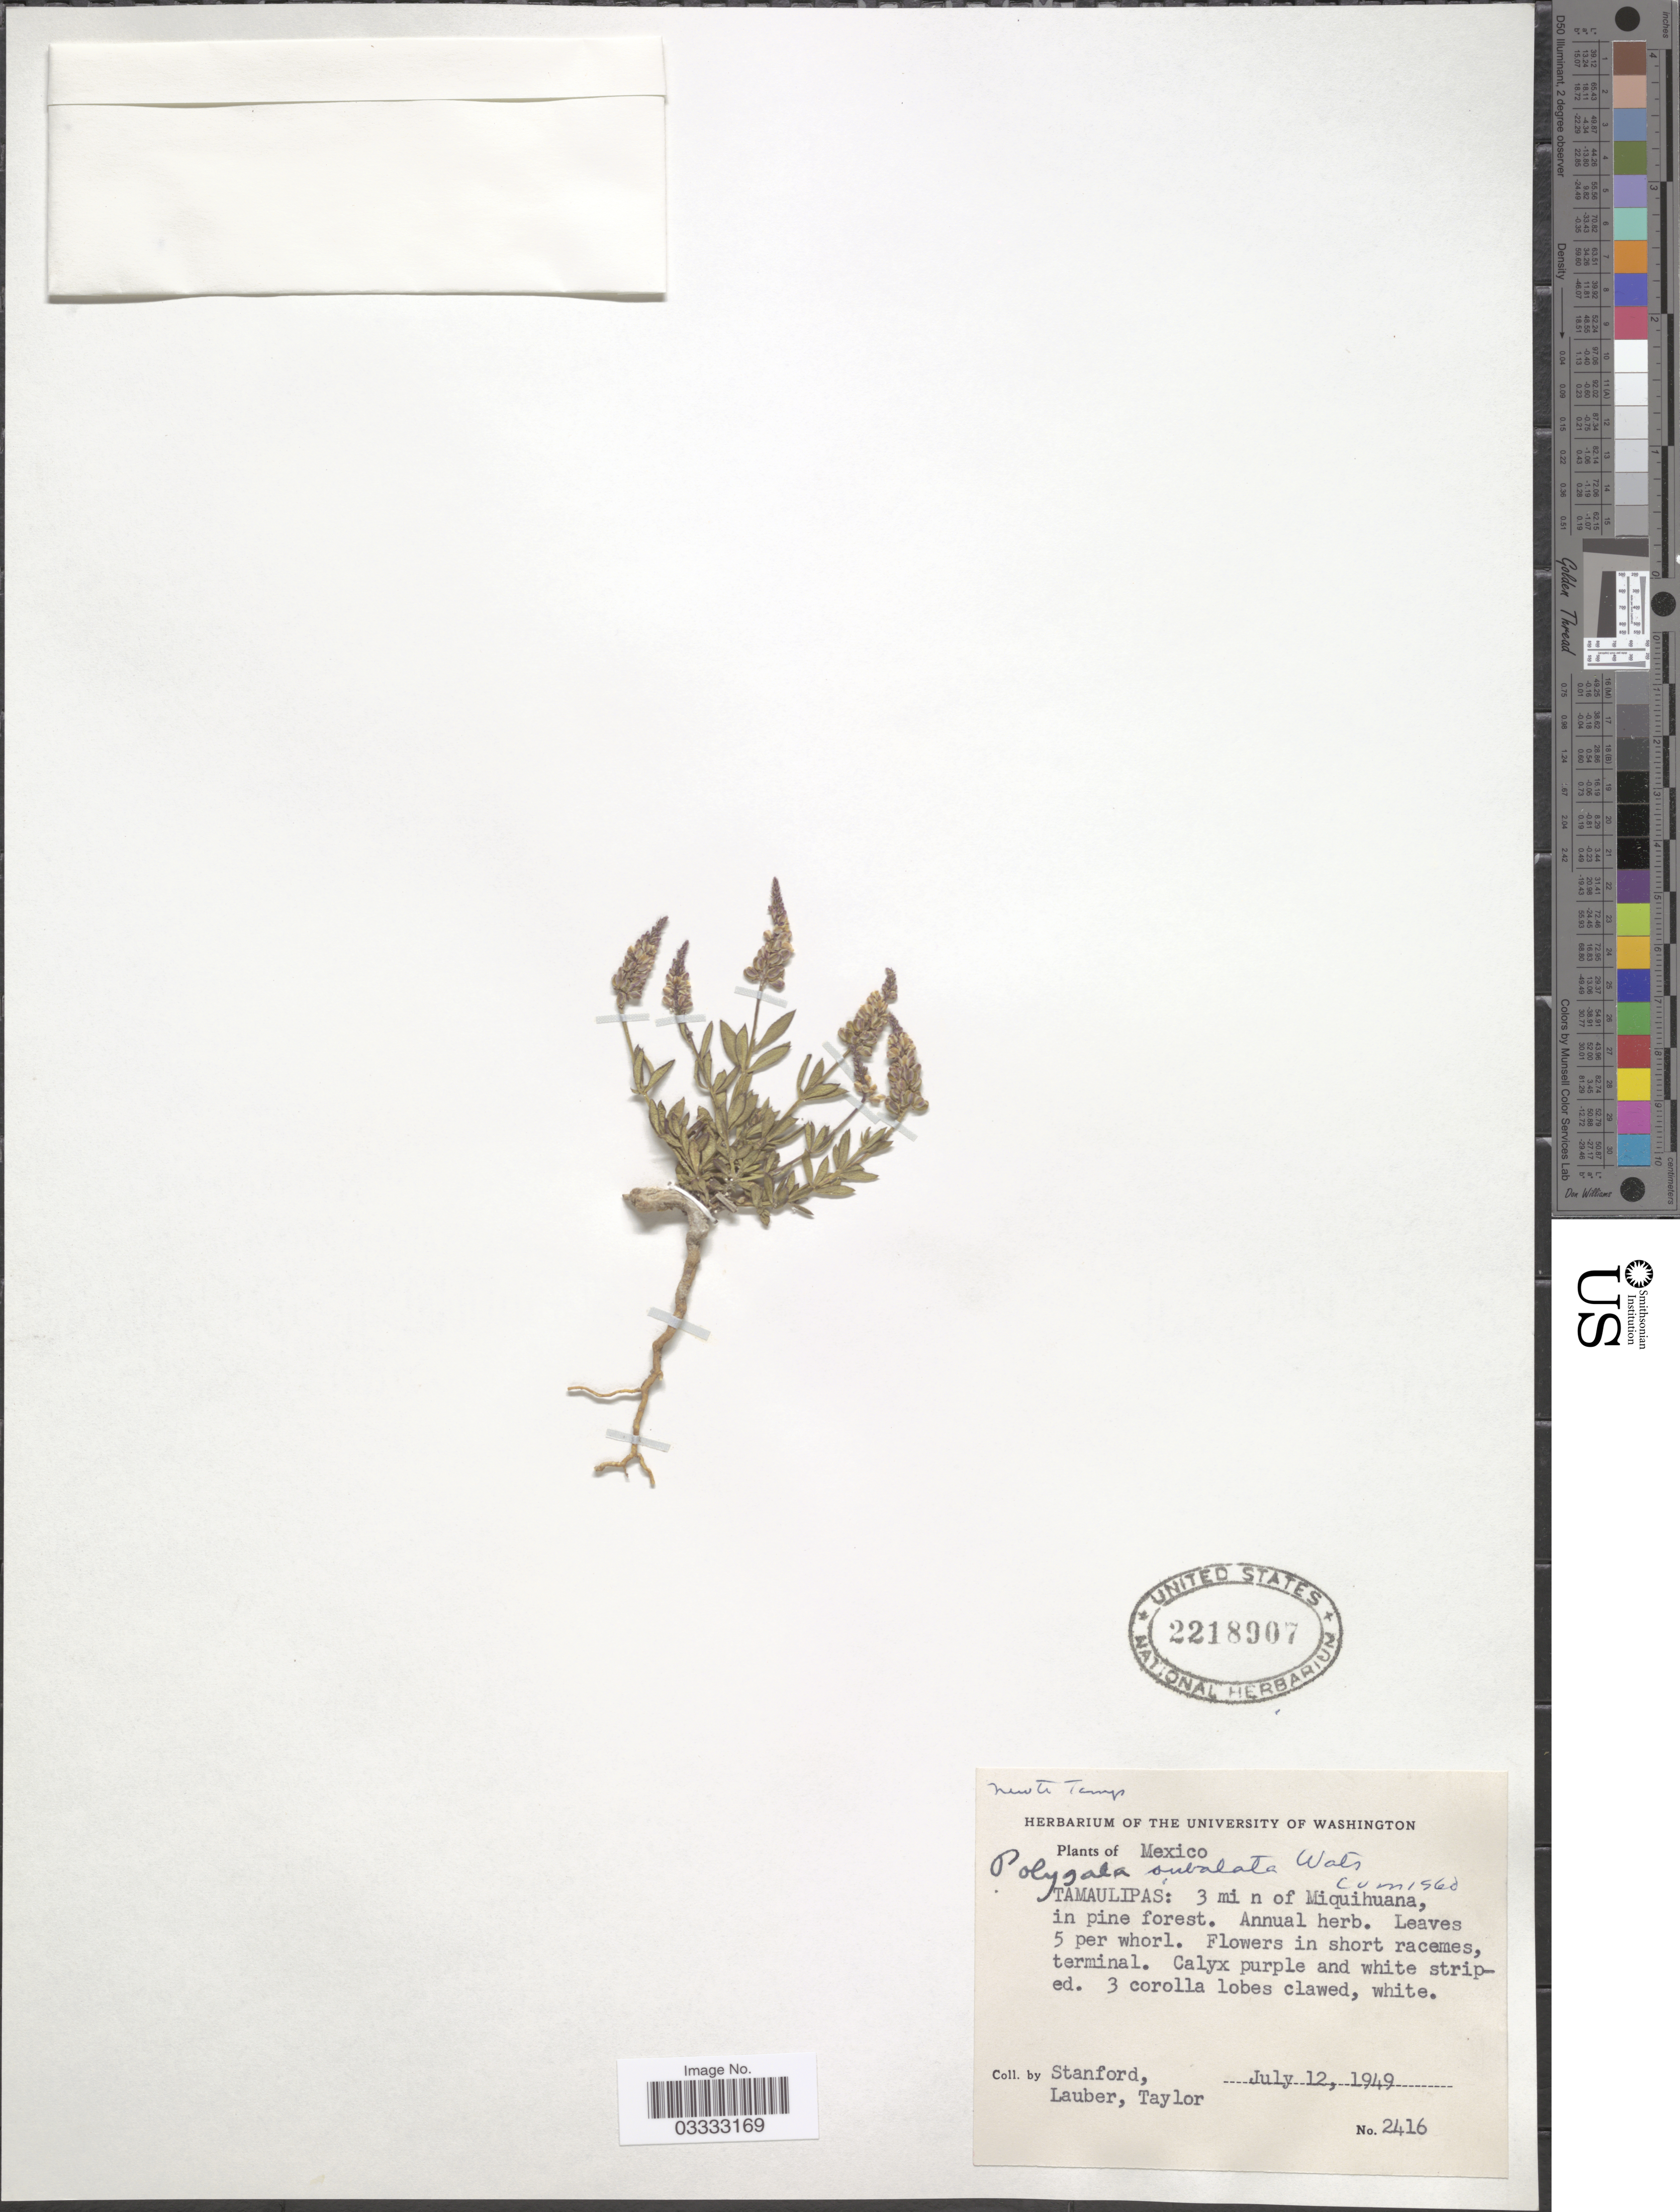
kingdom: Plantae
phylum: Tracheophyta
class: Magnoliopsida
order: Fabales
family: Polygalaceae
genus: Polygala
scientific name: Polygala subalata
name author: S. Watson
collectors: -. Stanford, -. Lauber & -. Taylor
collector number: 2416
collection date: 1949-07-12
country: Mexico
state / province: Tamaulipas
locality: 3 mi n of Miquihuana.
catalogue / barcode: US 2218907